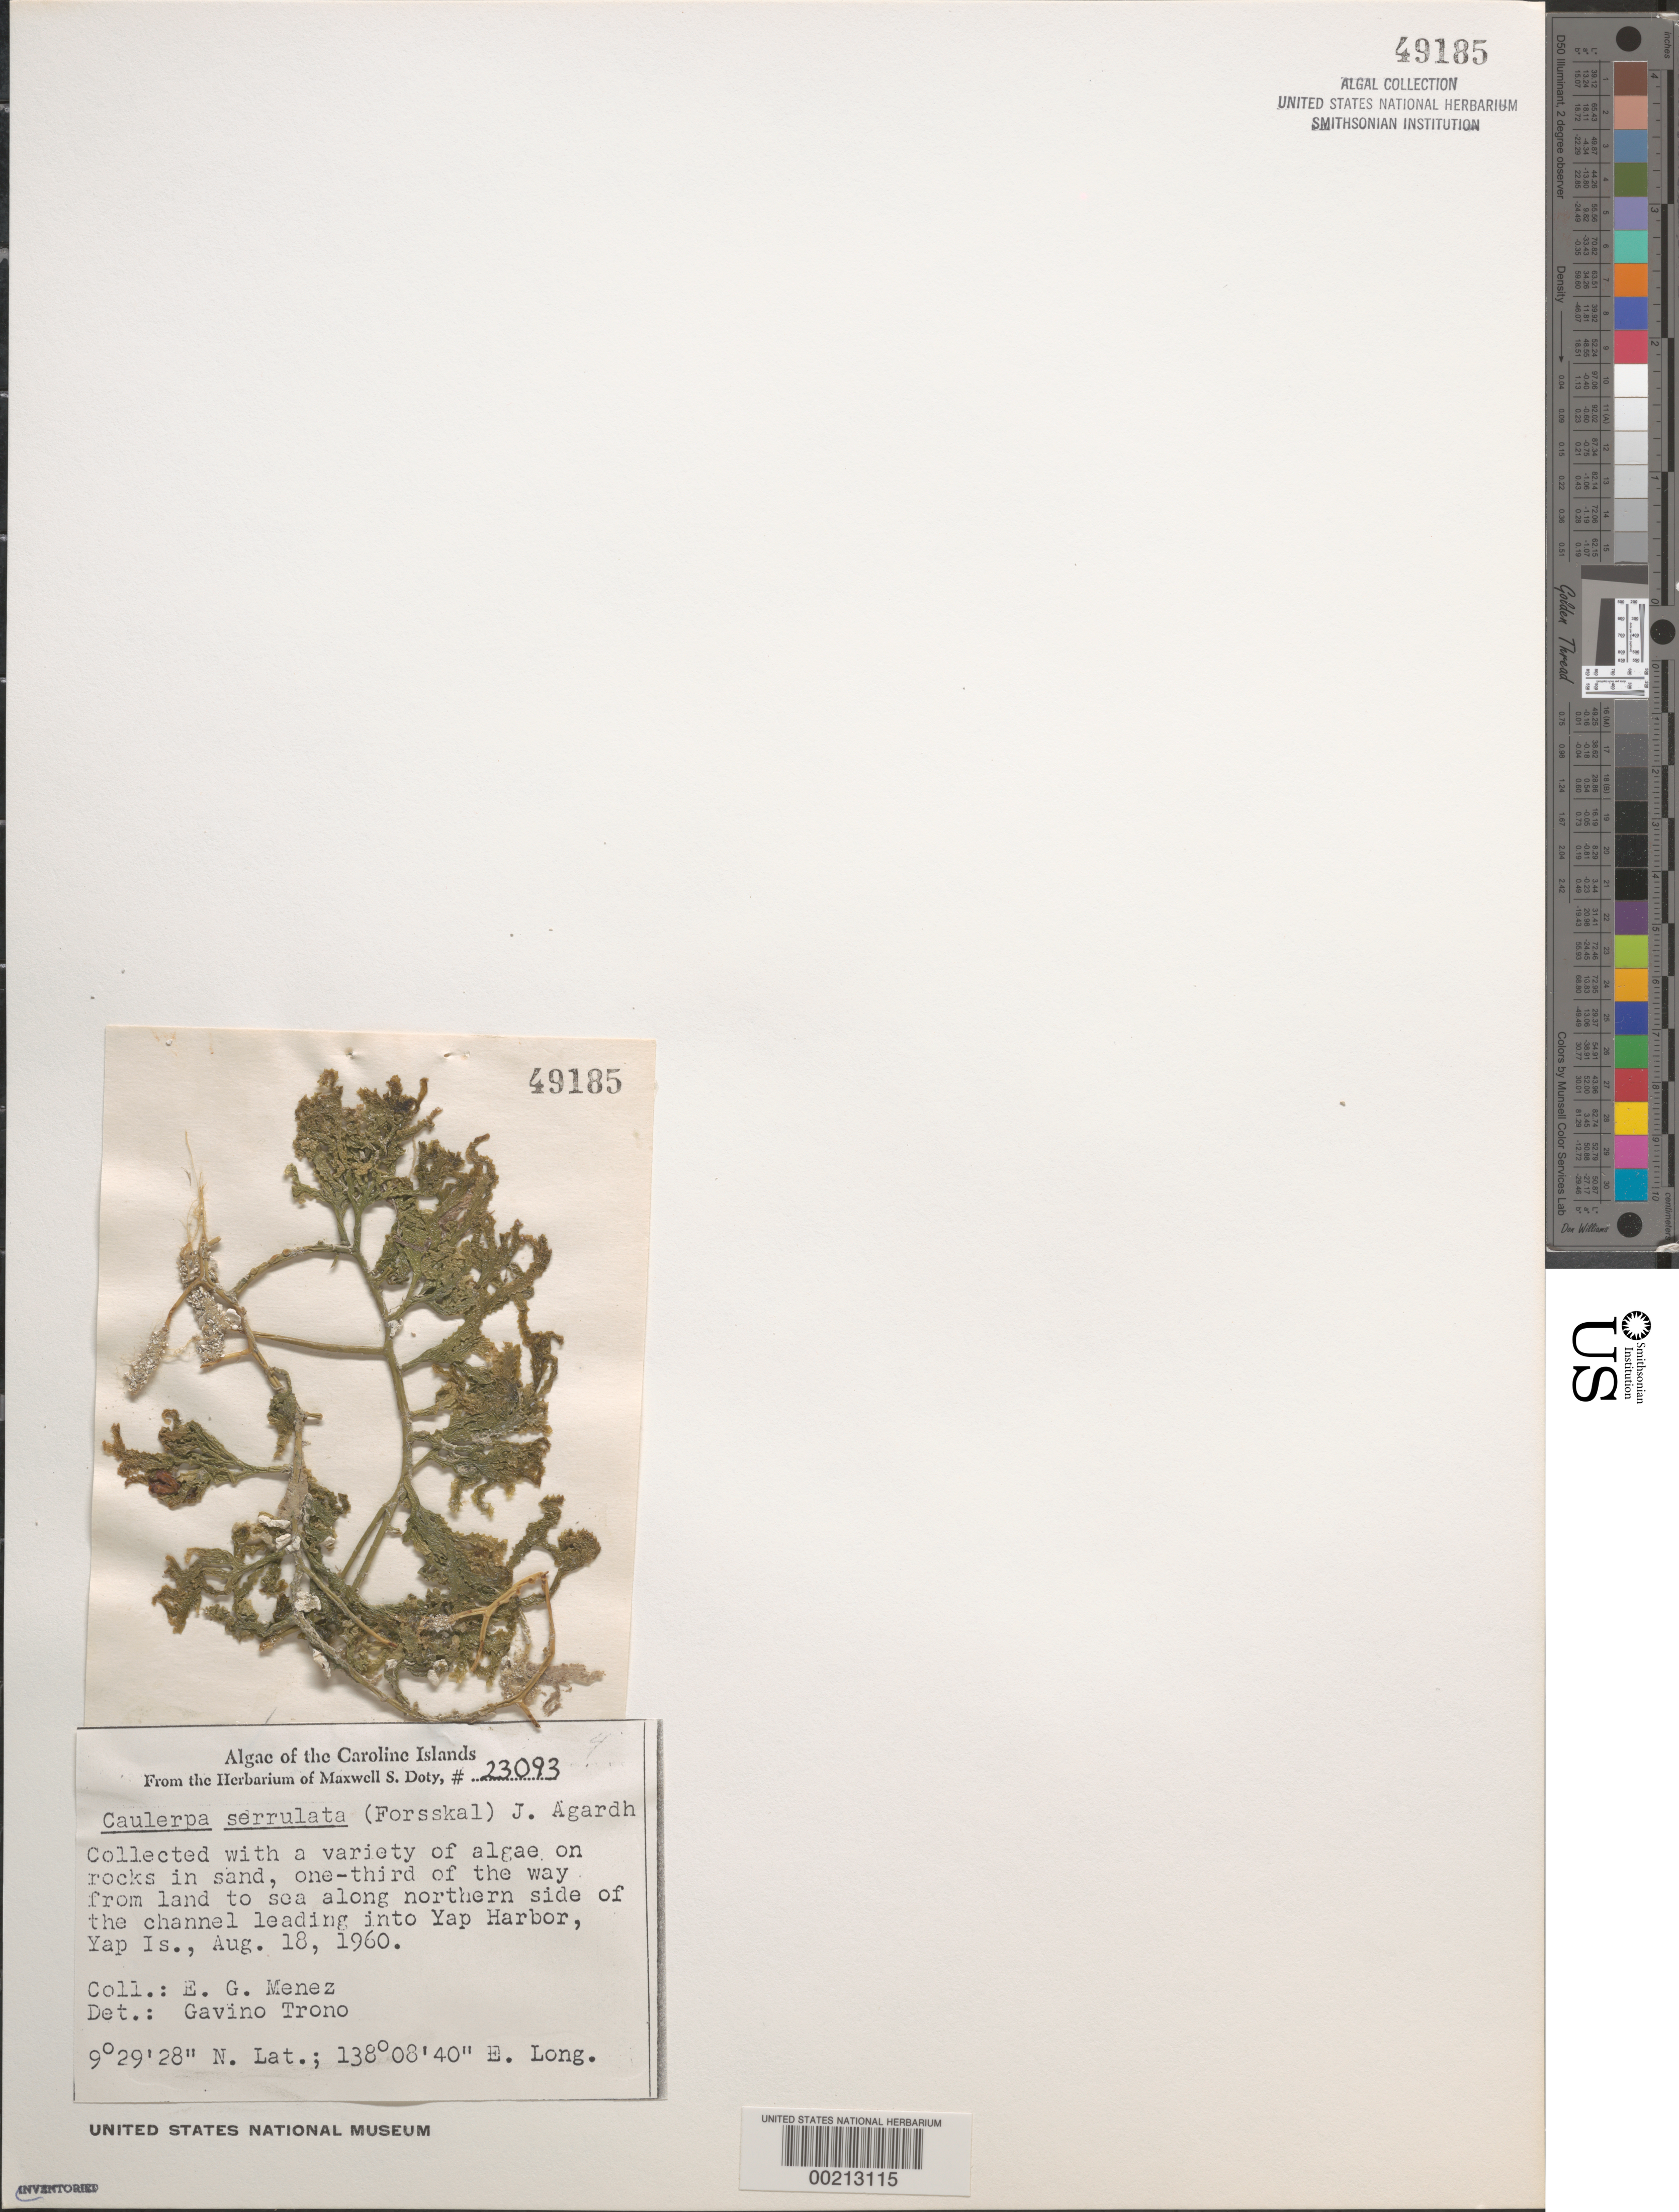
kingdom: Plantae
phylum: Chlorophyta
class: Ulvophyceae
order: Bryopsidales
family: Caulerpaceae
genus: Caulerpa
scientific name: Caulerpa serrulata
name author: (Forssk.) J. Agardh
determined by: Trono, Gavino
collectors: Meñez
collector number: MSD 23093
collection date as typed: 18 Aug 1960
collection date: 1960-08-18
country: Micronesia, Federated States of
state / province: Yap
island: Yap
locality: Yap Harbor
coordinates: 9 29' 28" N, 138 08' 40" E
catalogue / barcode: US 49185